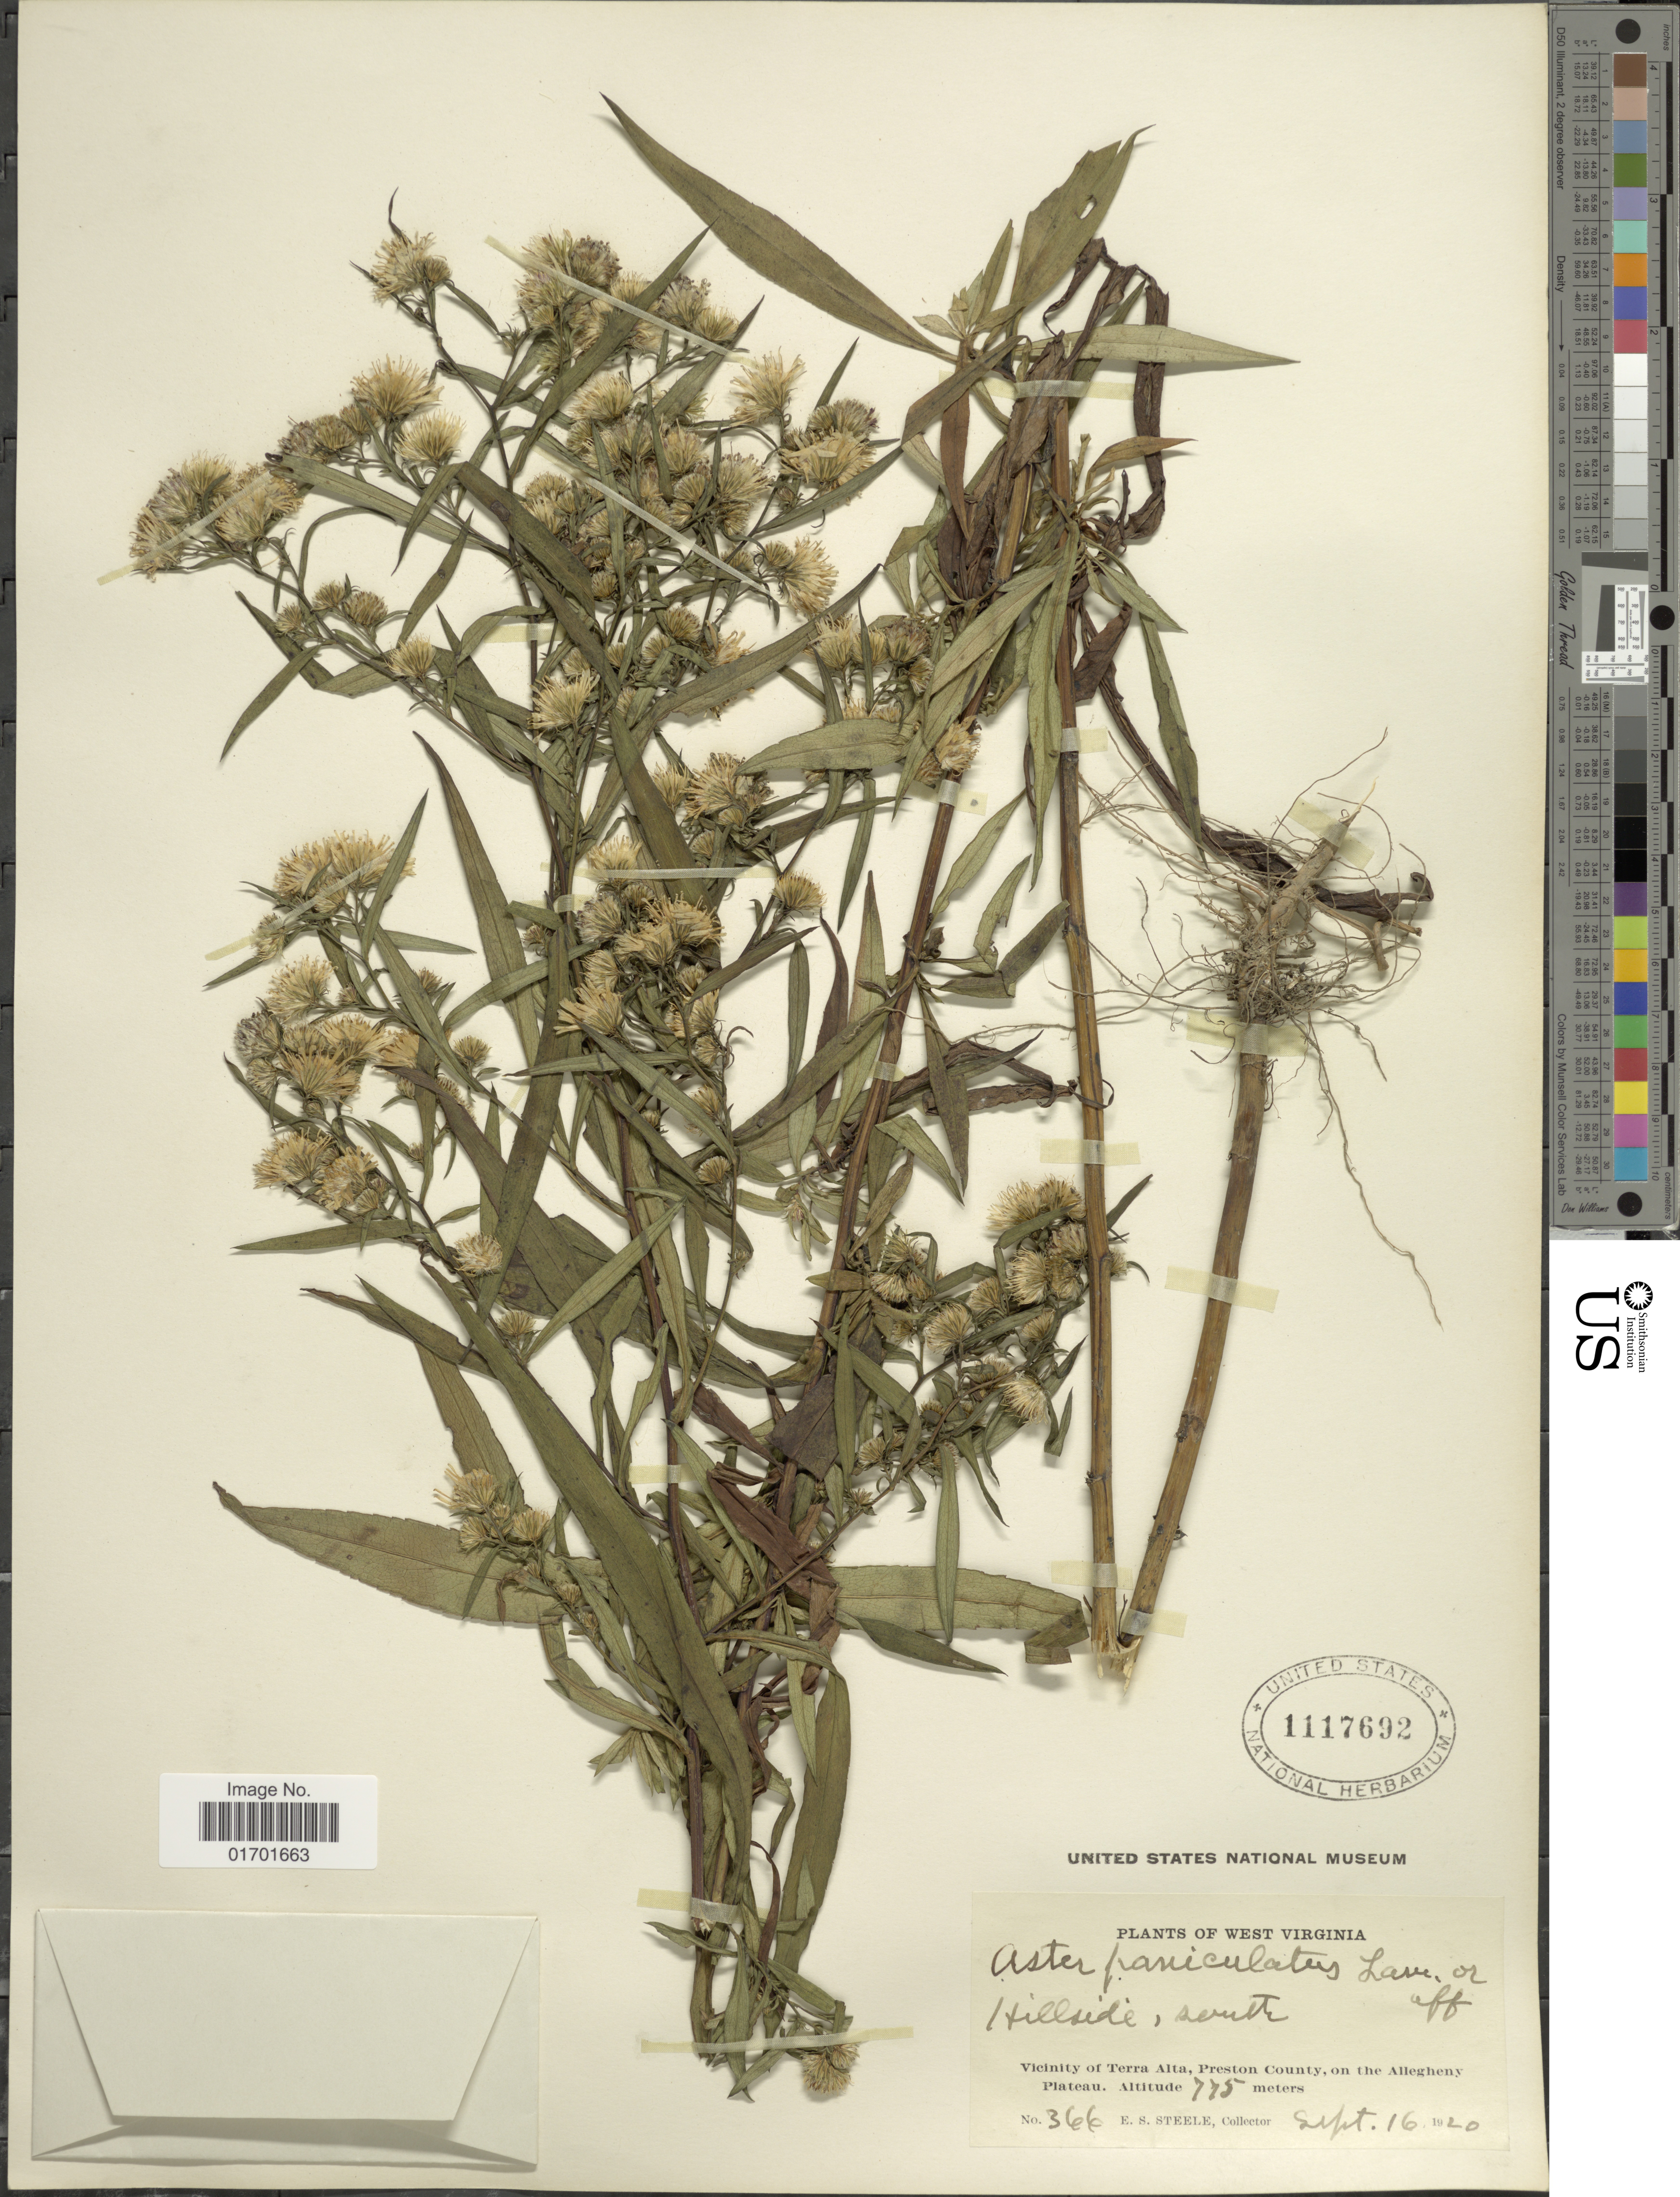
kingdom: Plantae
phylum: Tracheophyta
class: Magnoliopsida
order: Asterales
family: Asteraceae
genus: Symphyotrichum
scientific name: Symphyotrichum lanceolatum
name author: (Willd.) G.L. Nesom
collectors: E. Steele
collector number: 366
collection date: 1920-09-16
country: United States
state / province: West Virginia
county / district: Preston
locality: Vicinity of Terra Alta, Preston County, on the Allegheny Plateau. Hillside South.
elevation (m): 775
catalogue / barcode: US 1117692